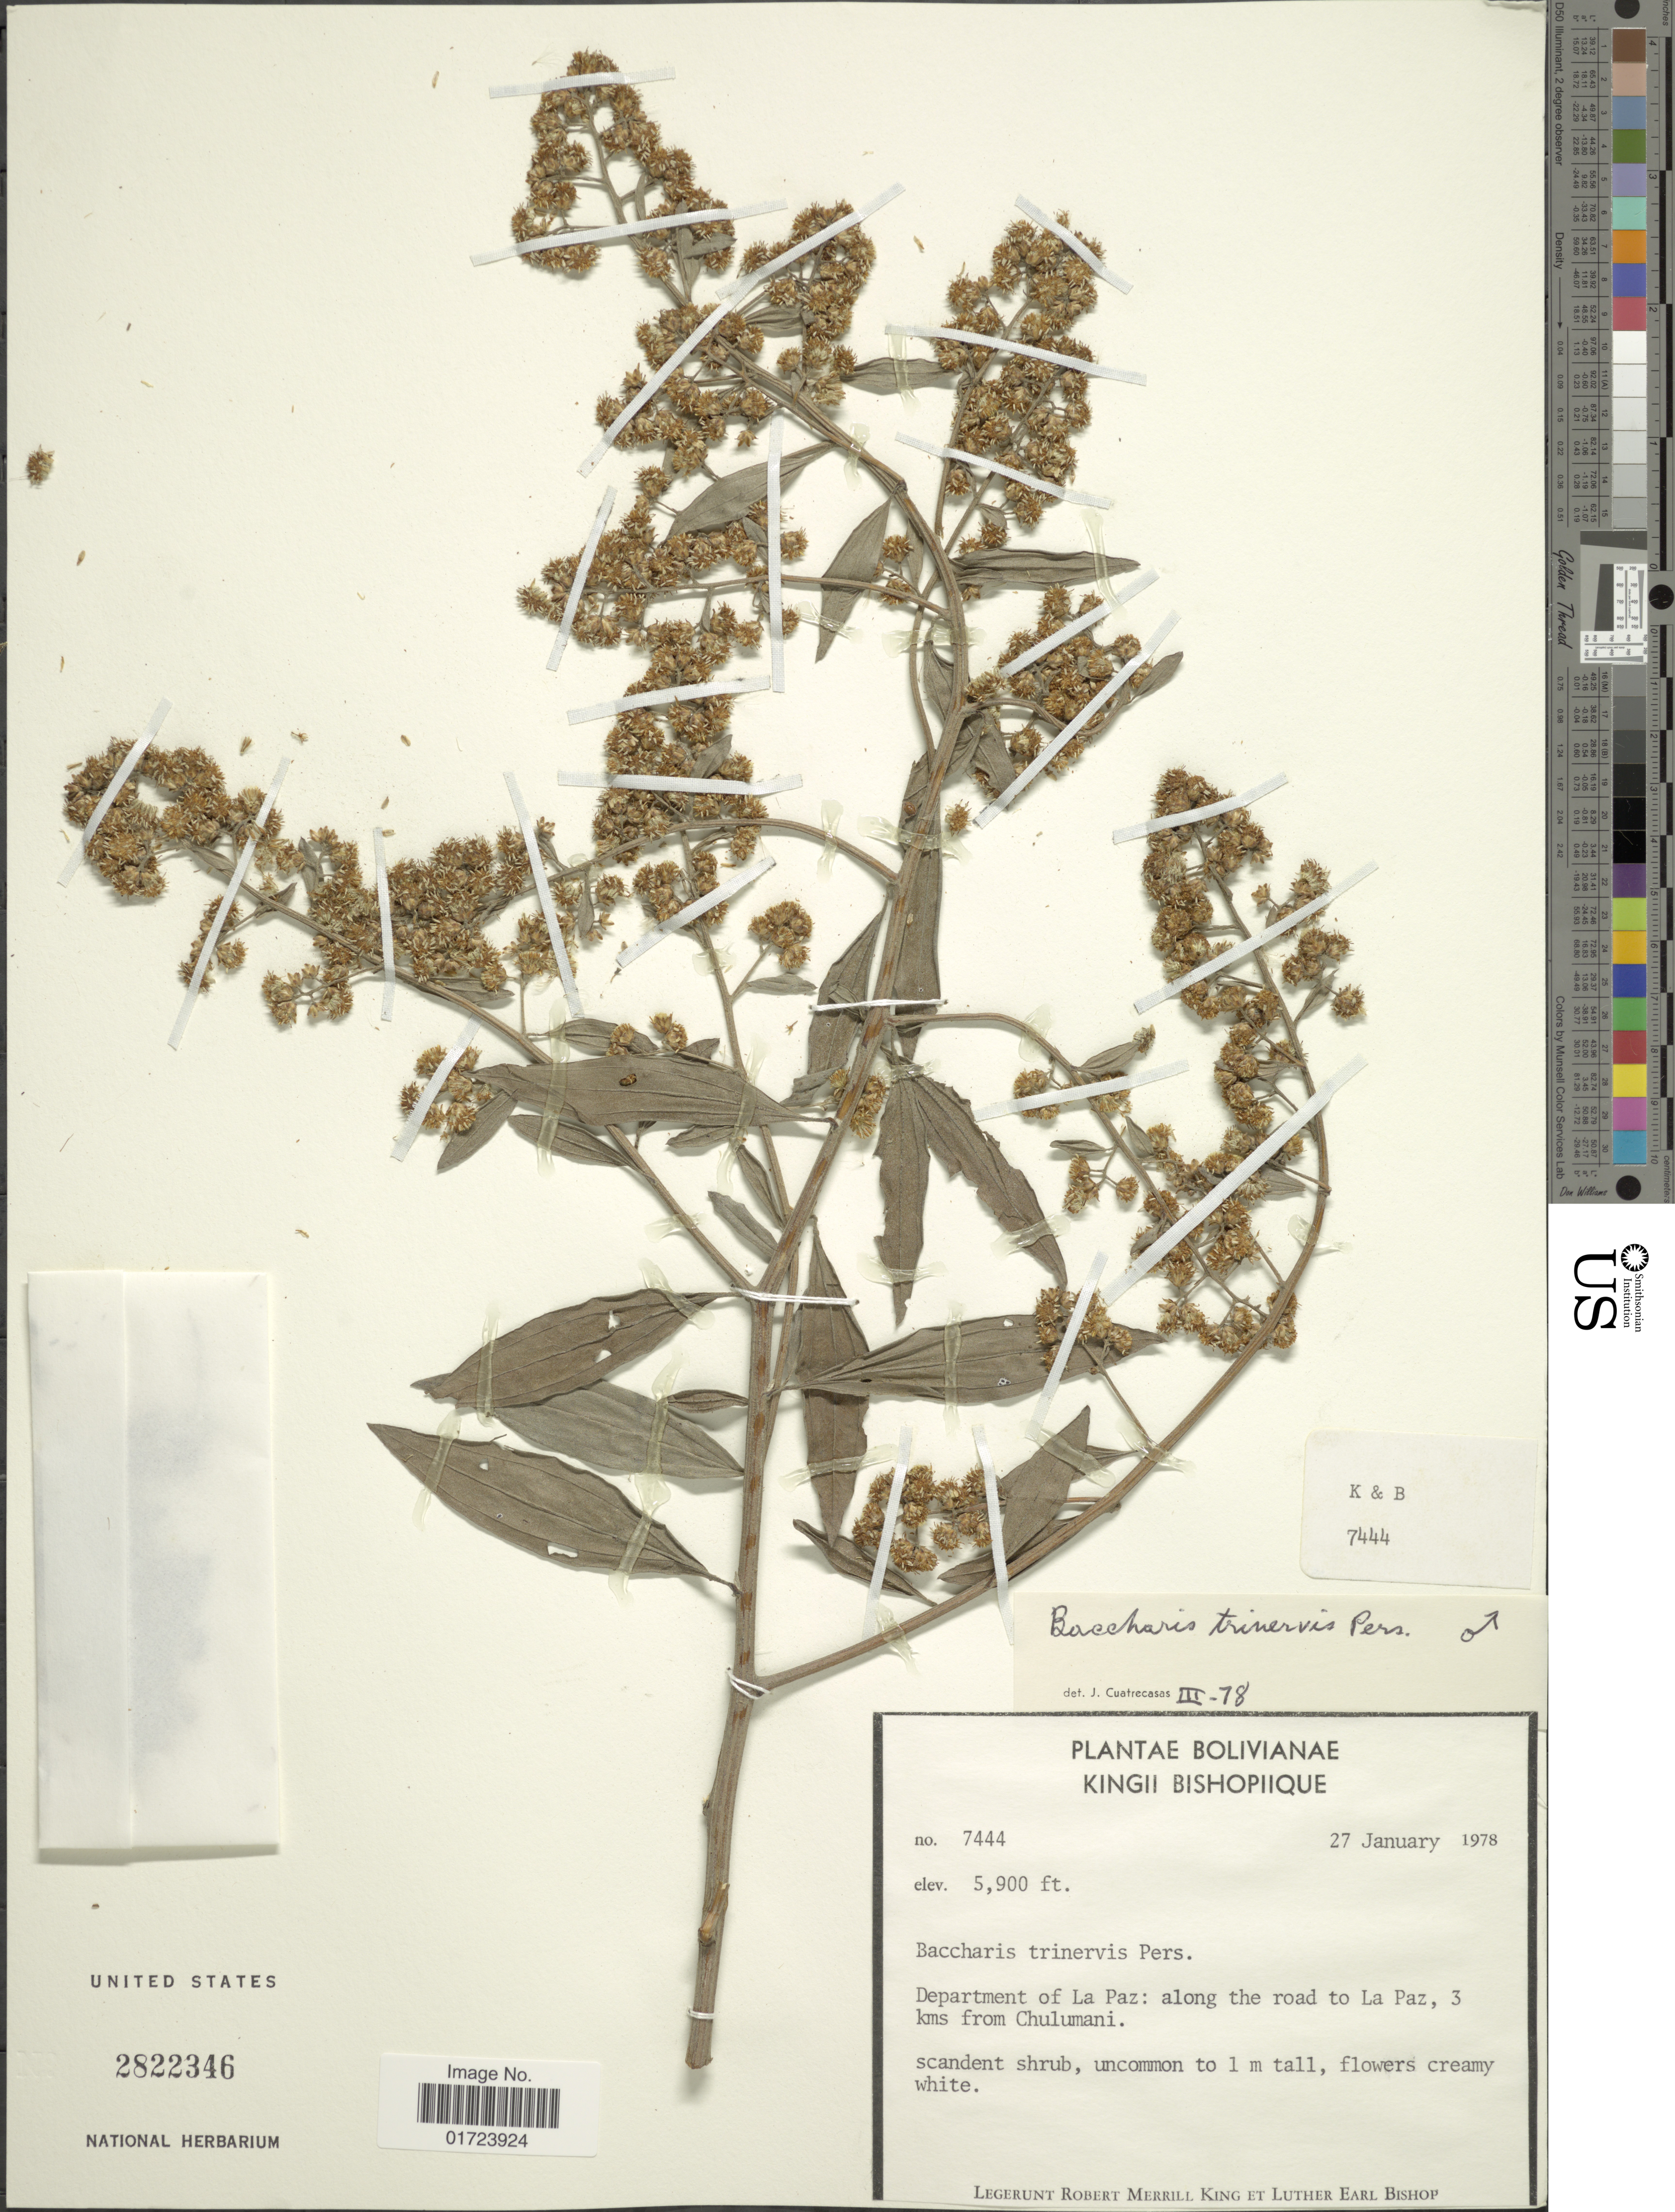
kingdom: Plantae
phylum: Tracheophyta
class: Magnoliopsida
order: Asterales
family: Asteraceae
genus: Baccharis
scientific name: Baccharis trinervis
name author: (Lam.) Pers.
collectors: R. M. King & L. E. Bishop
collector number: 7444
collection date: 1978-01-27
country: Bolivia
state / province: La Paz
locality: Department of La Paz: along the road to La Paz, 3 kms from Chulumani.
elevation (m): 1798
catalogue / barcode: US 2822346